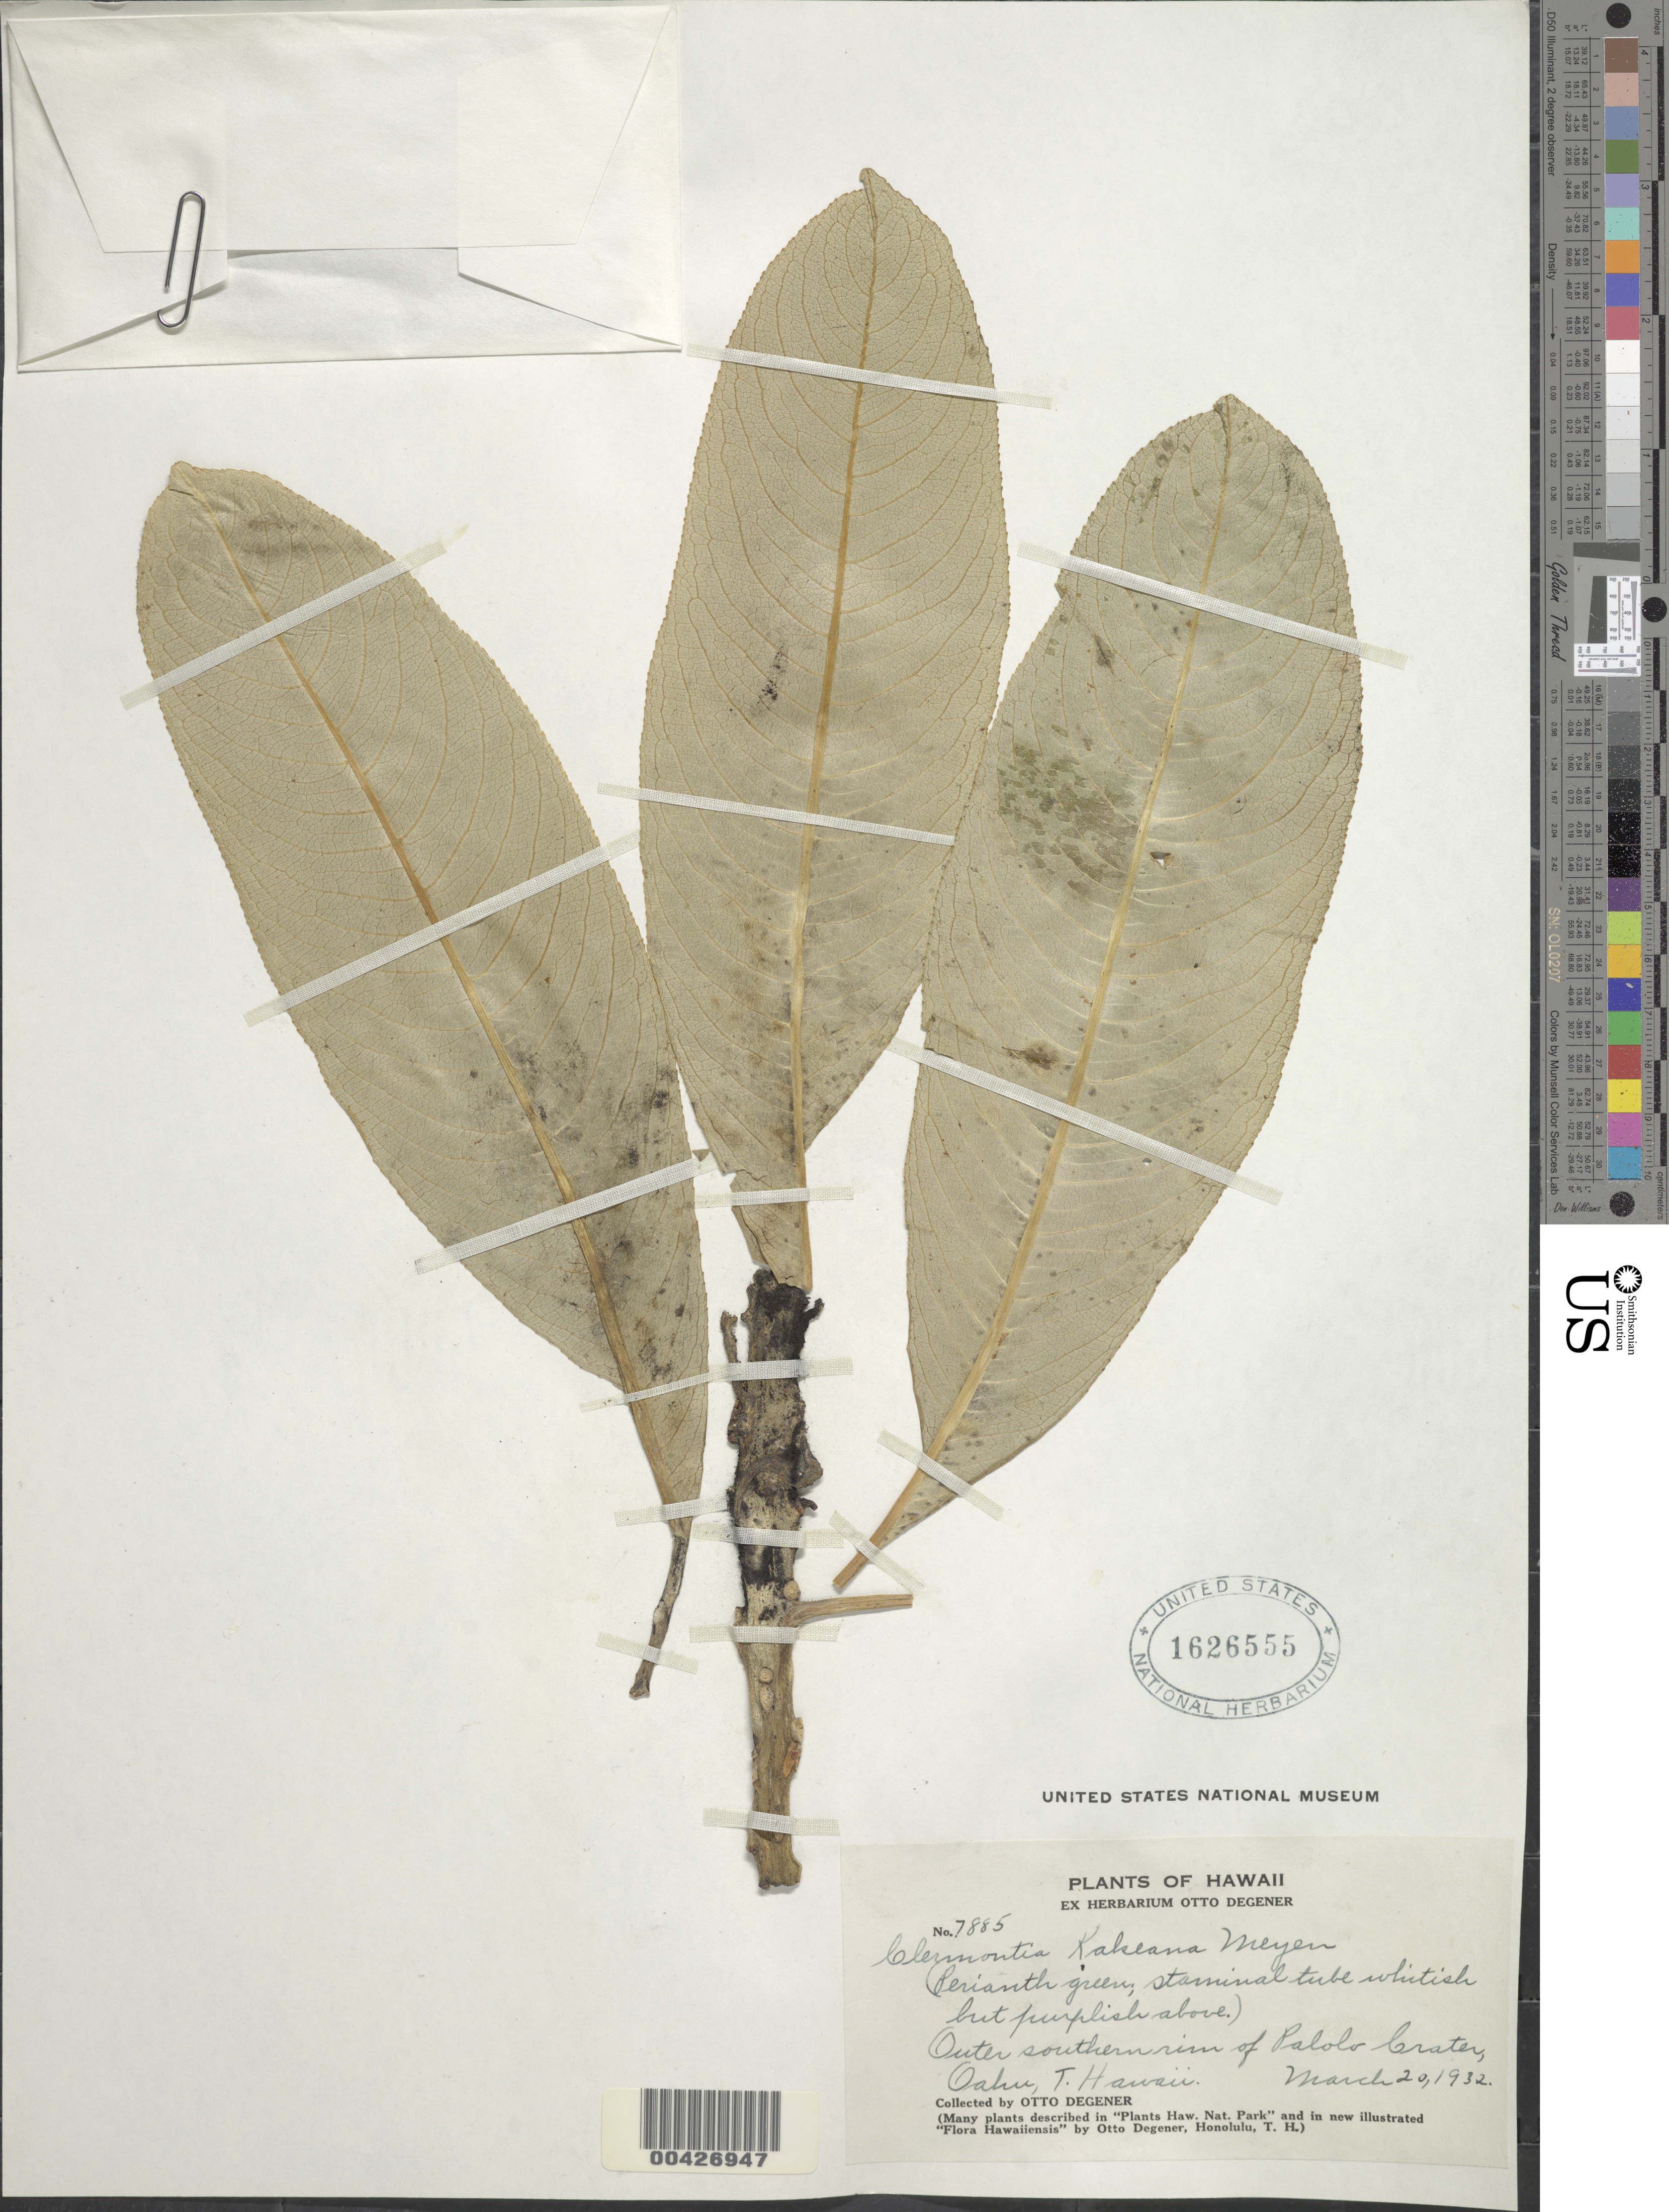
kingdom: Plantae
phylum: Tracheophyta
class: Magnoliopsida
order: Asterales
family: Campanulaceae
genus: Clermontia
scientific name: Clermontia kakeana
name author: Meyen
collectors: O. Degener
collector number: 7885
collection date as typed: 20 Mar 1932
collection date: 1932-03-20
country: United States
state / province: Hawaii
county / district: Honolulu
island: Oahu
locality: outer southern rim of Palolo Crater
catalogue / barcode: US 1626555